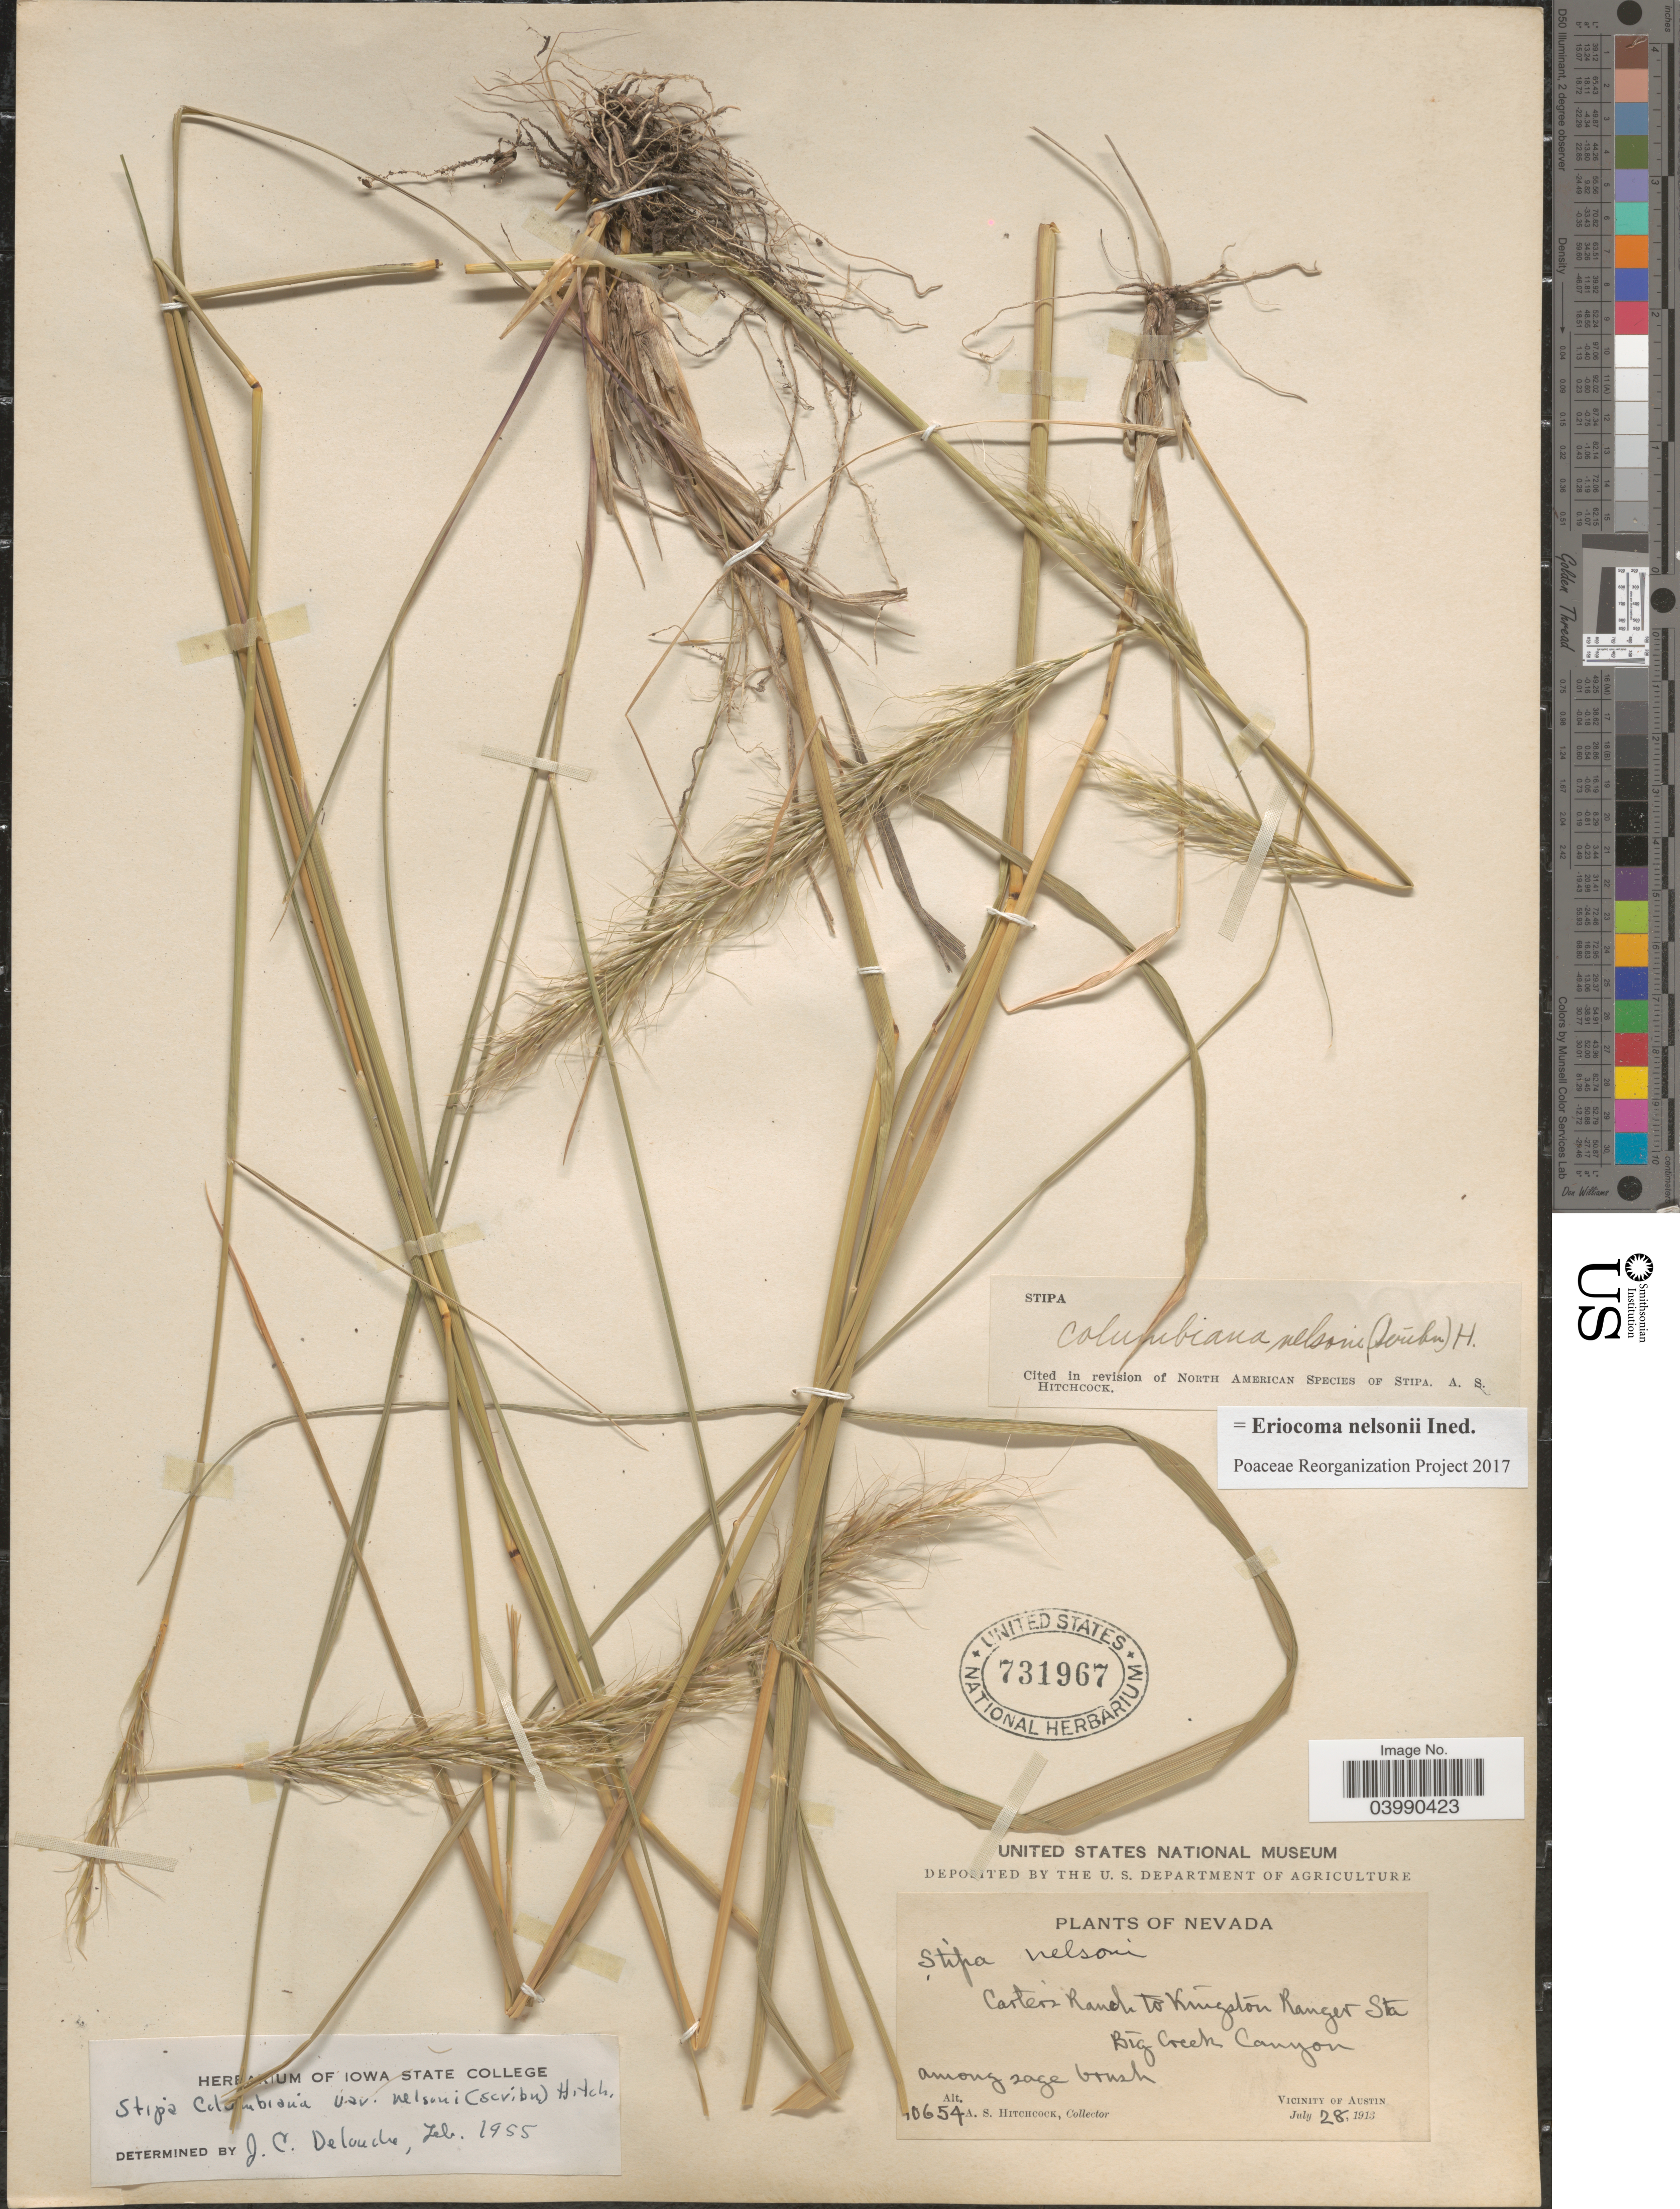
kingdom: Plantae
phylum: Tracheophyta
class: Liliopsida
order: Poales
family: Poaceae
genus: Eriocoma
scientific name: Eriocoma nelsonii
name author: (Scribn.) Romasch.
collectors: A. S. Hitchcock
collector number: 10654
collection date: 1913-07-28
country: United States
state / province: Nevada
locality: Carter's Ranch to Kingston Ranger Sta. Big Creek Canyon. Among sage brush. Vicinity of Austin.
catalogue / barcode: US 731967